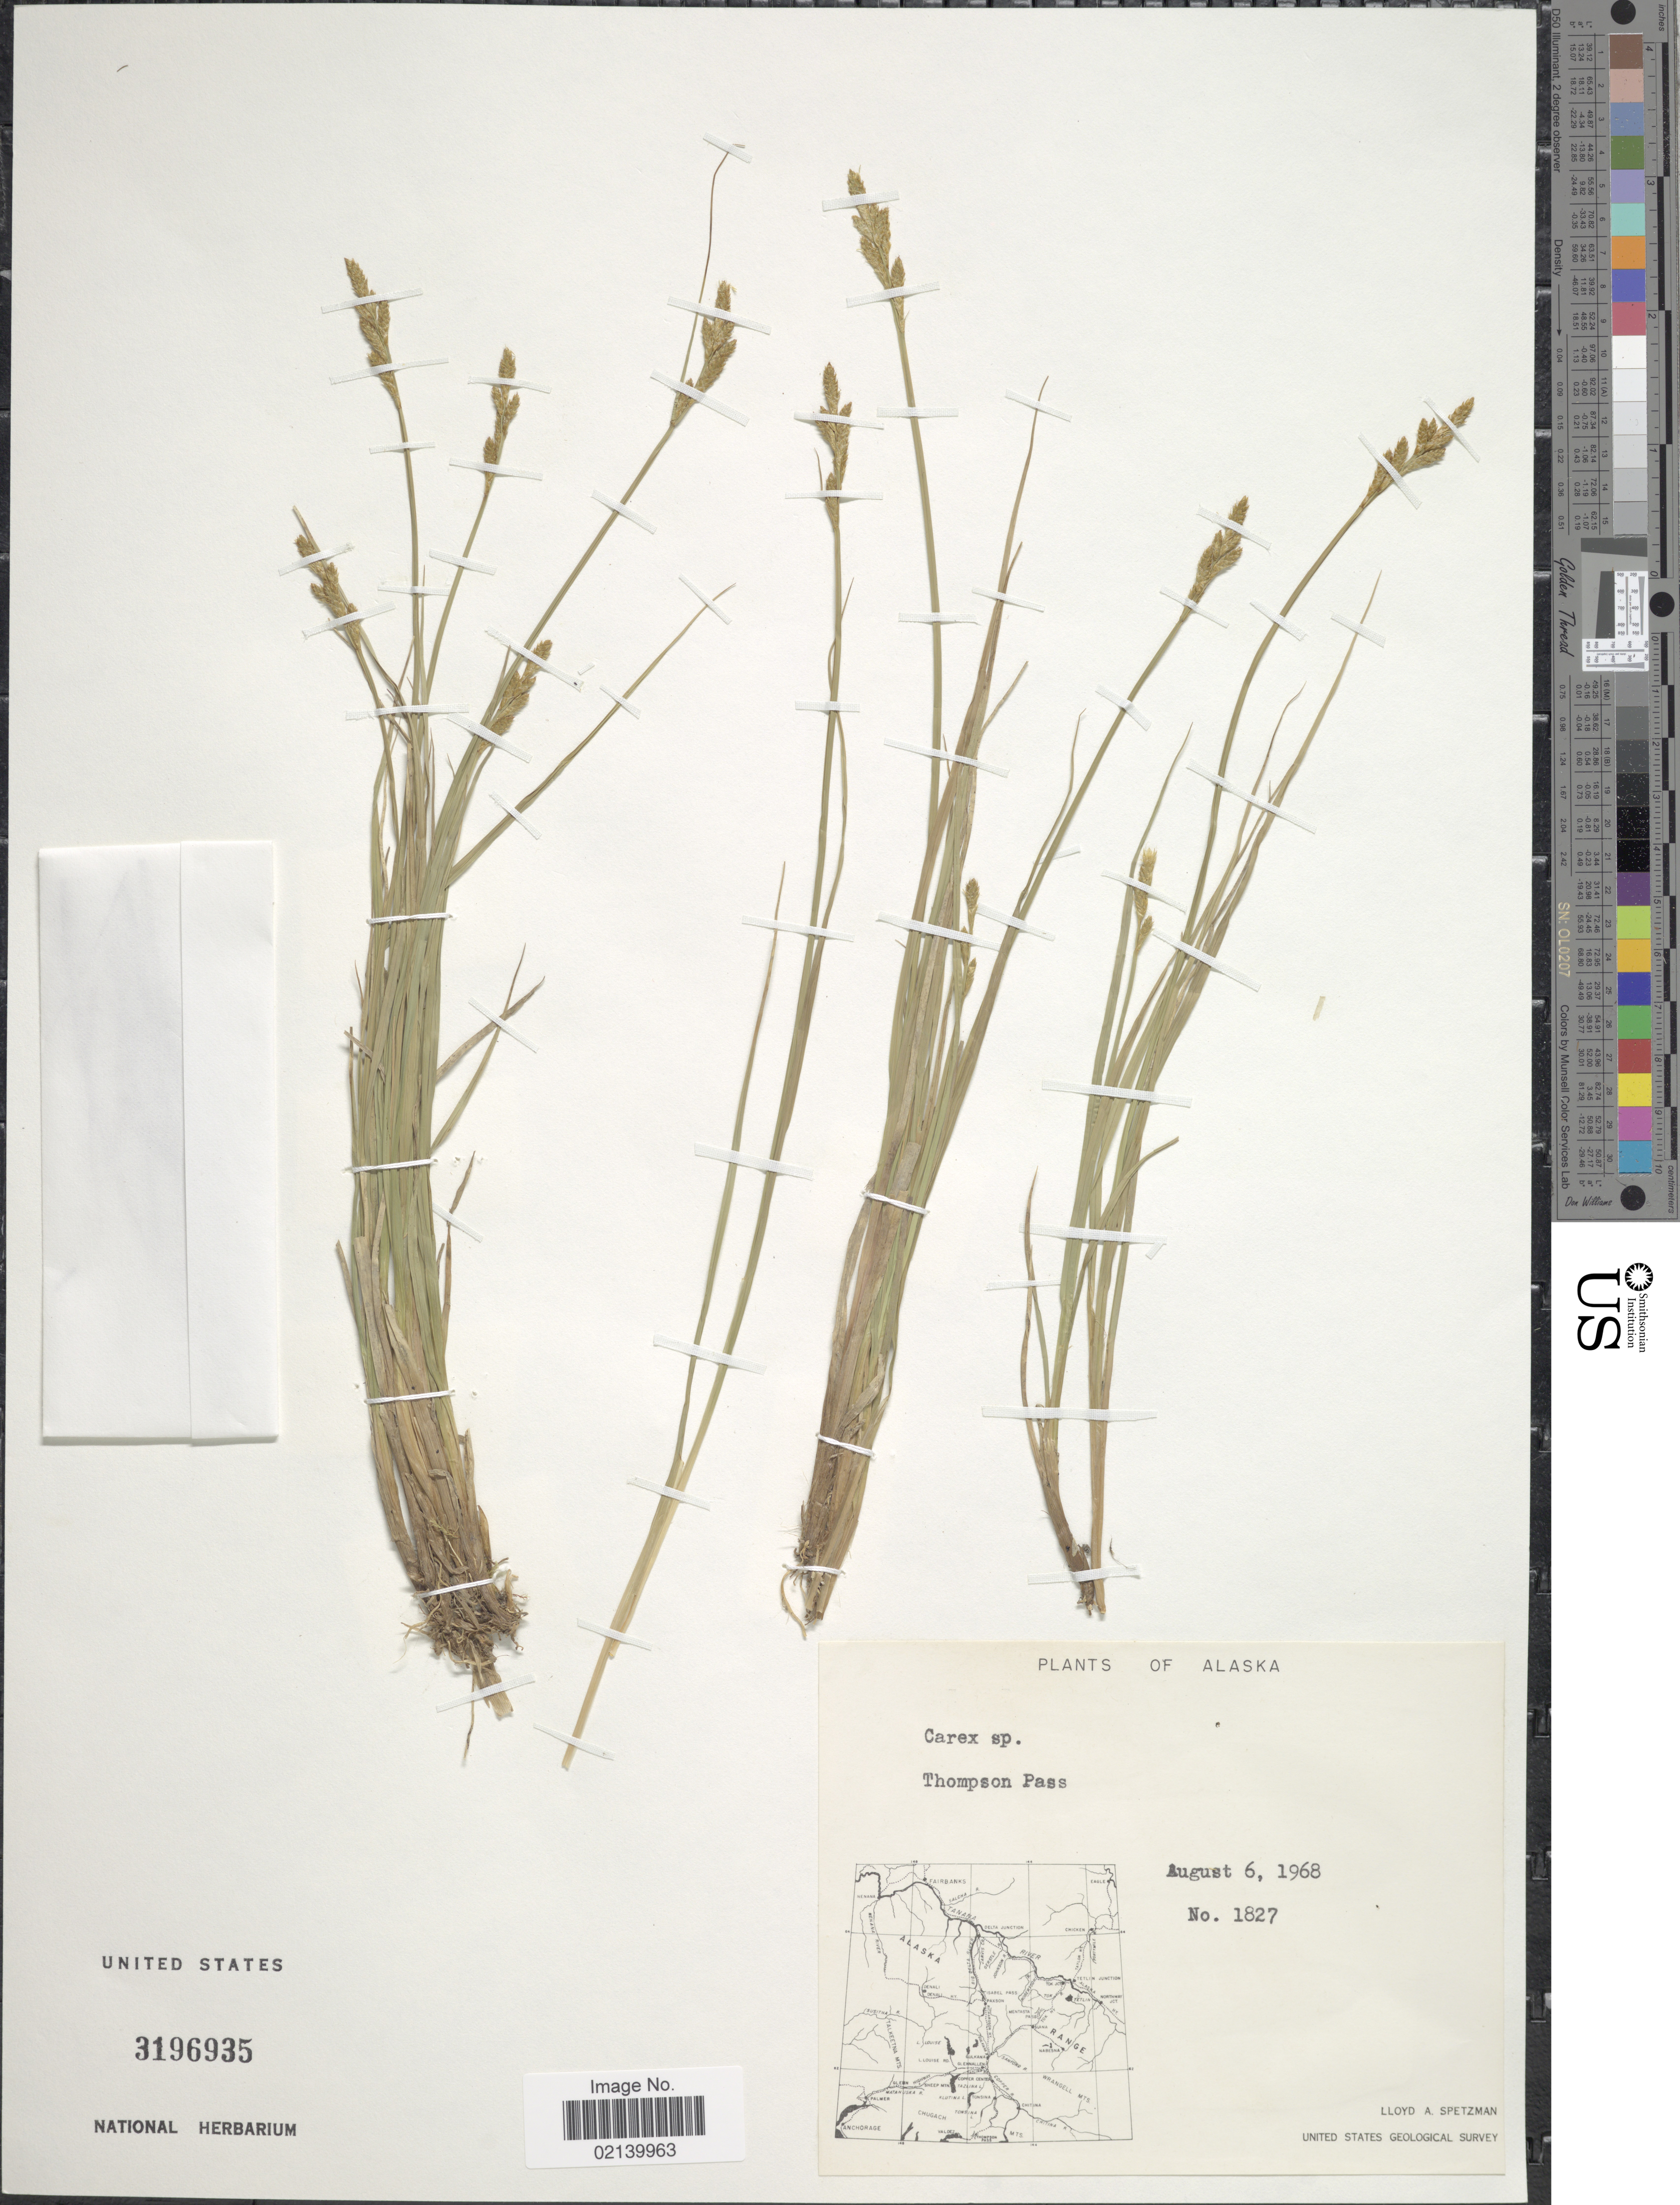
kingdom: Plantae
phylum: Tracheophyta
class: Liliopsida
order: Poales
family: Cyperaceae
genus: Carex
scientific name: Carex sp.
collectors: L. Spetzman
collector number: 1872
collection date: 1968-08-06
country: United States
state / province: Alaska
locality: Thompson Pass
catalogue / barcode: US 3196935